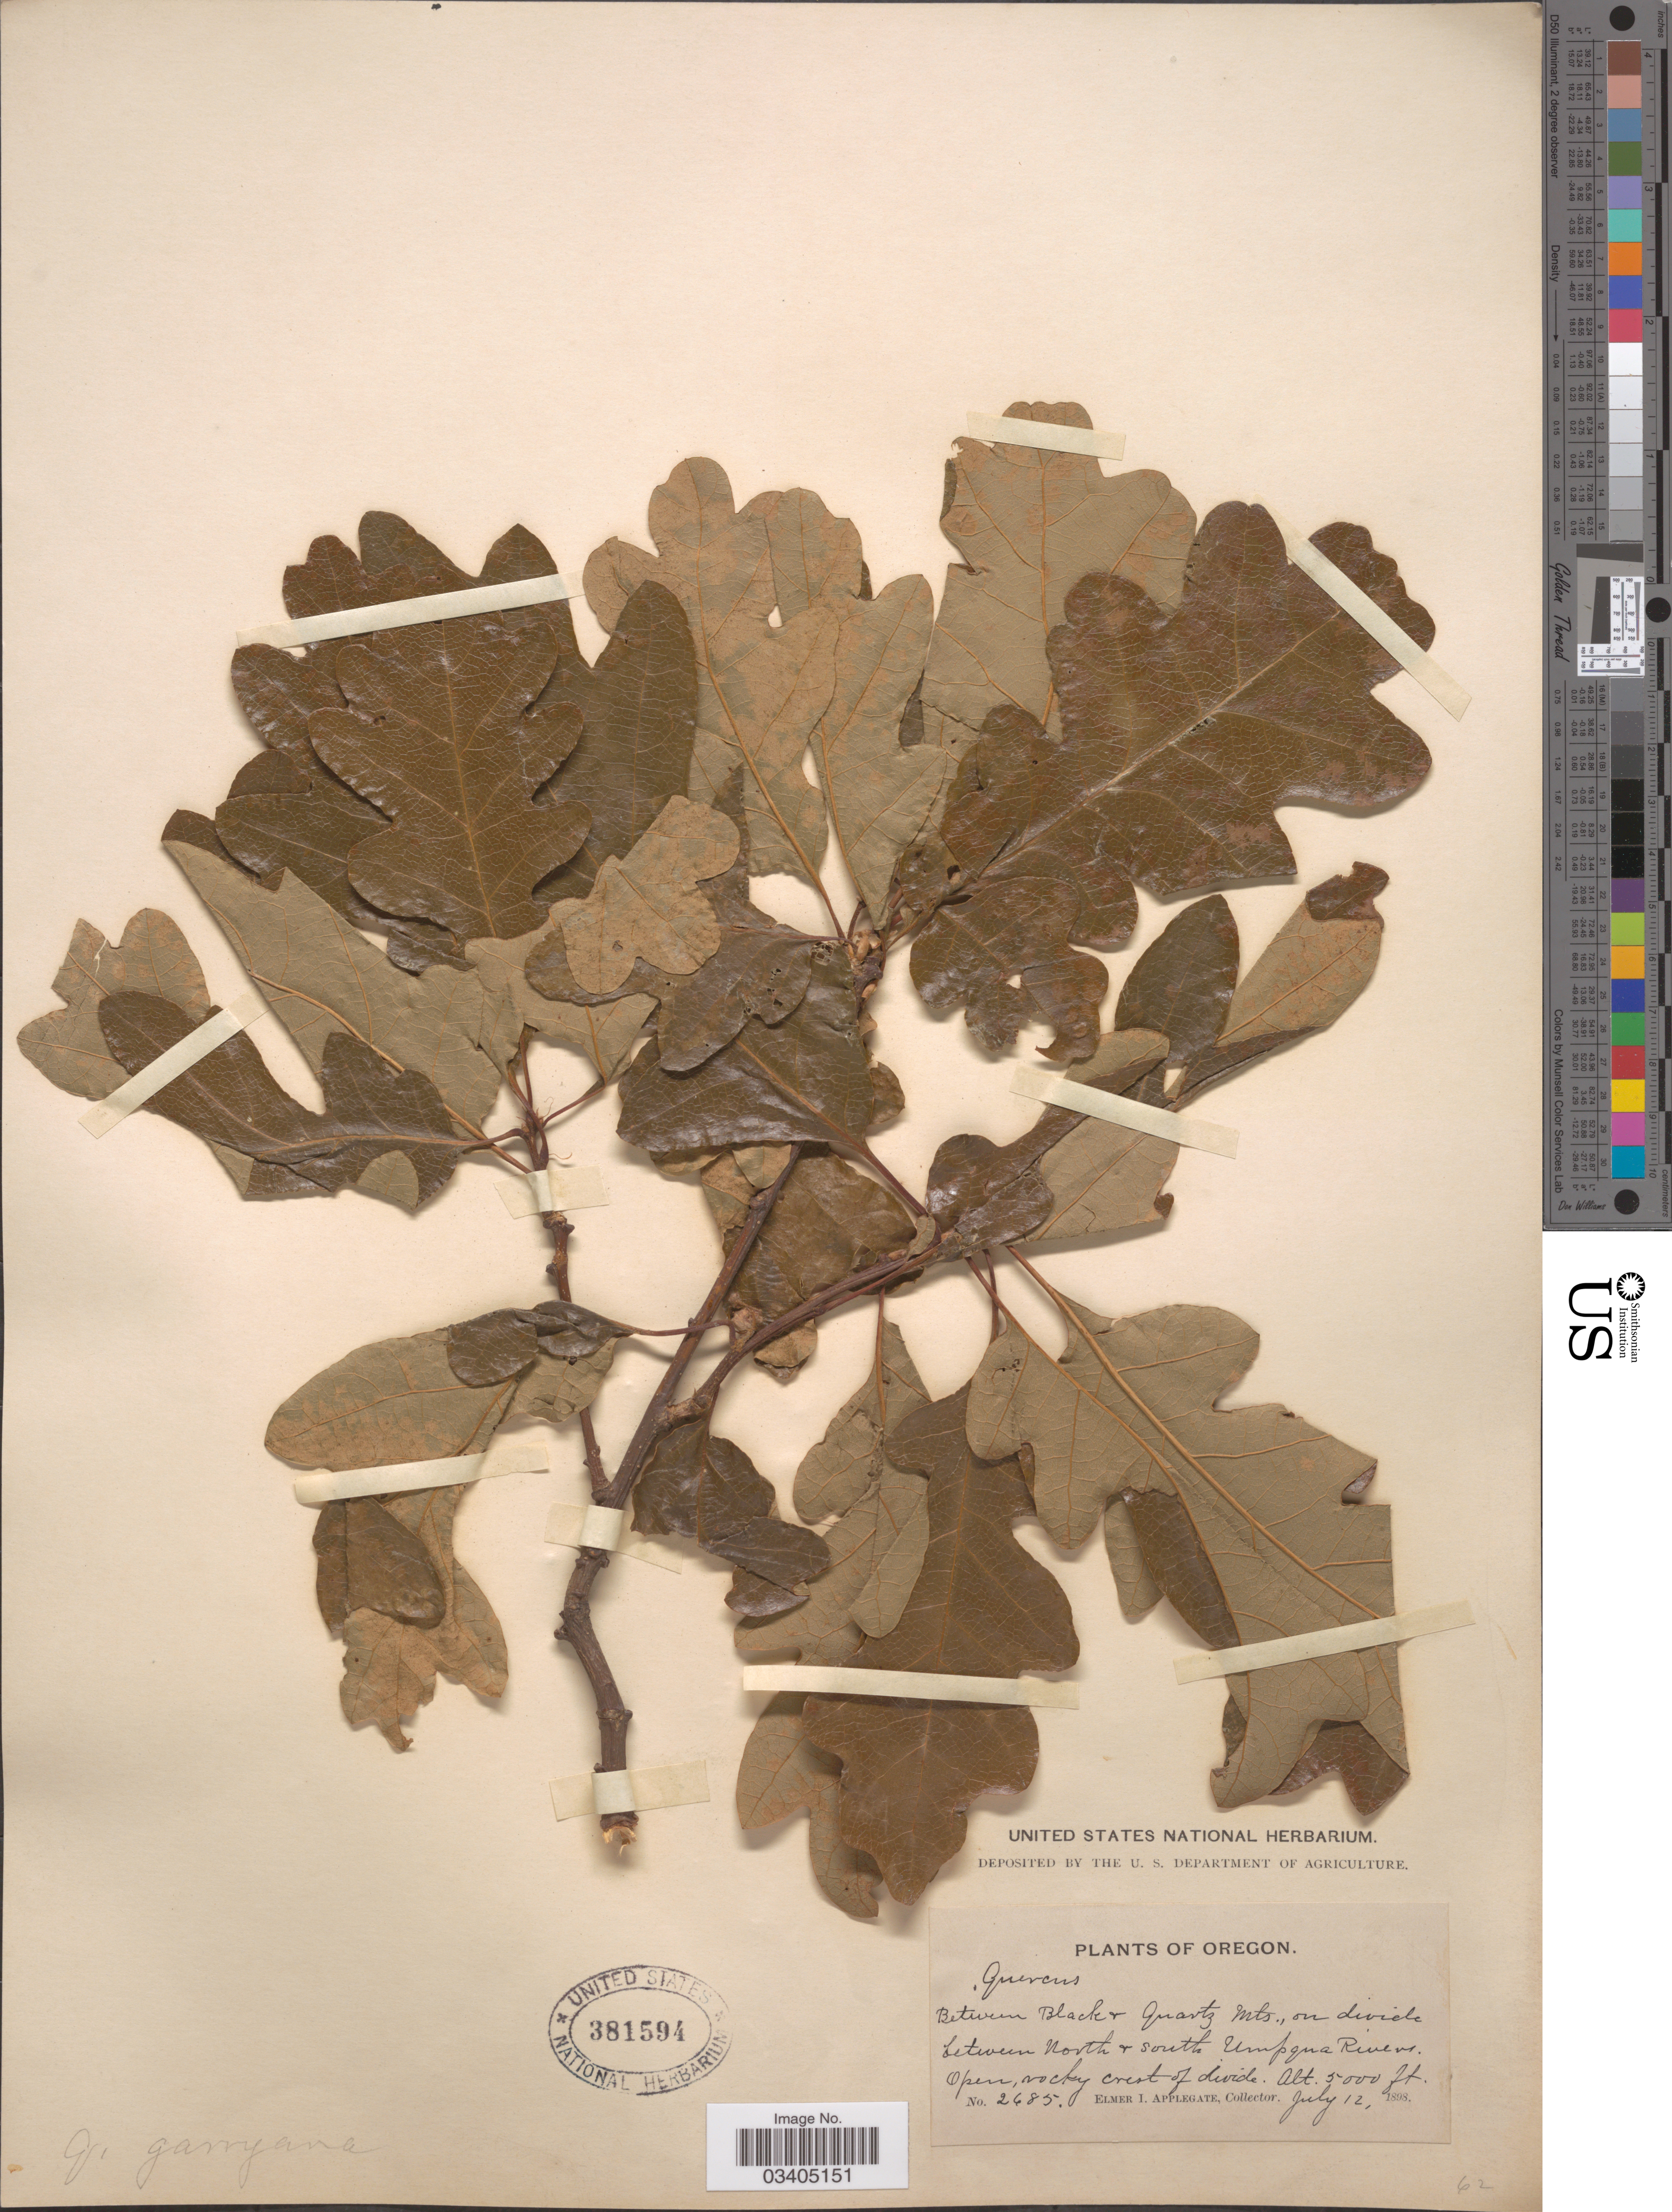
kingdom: Plantae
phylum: Tracheophyta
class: Magnoliopsida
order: Fagales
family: Fagaceae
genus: Quercus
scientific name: Quercus garryana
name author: Douglas ex Hook.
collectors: E. I. Applegate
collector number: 2685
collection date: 1898-07-12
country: United States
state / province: Oregon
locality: Between Black & Quartz Mts., on divide between North & South Umpqua Rivers. Open, rocky crest of divide.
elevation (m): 1524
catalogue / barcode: US 381594